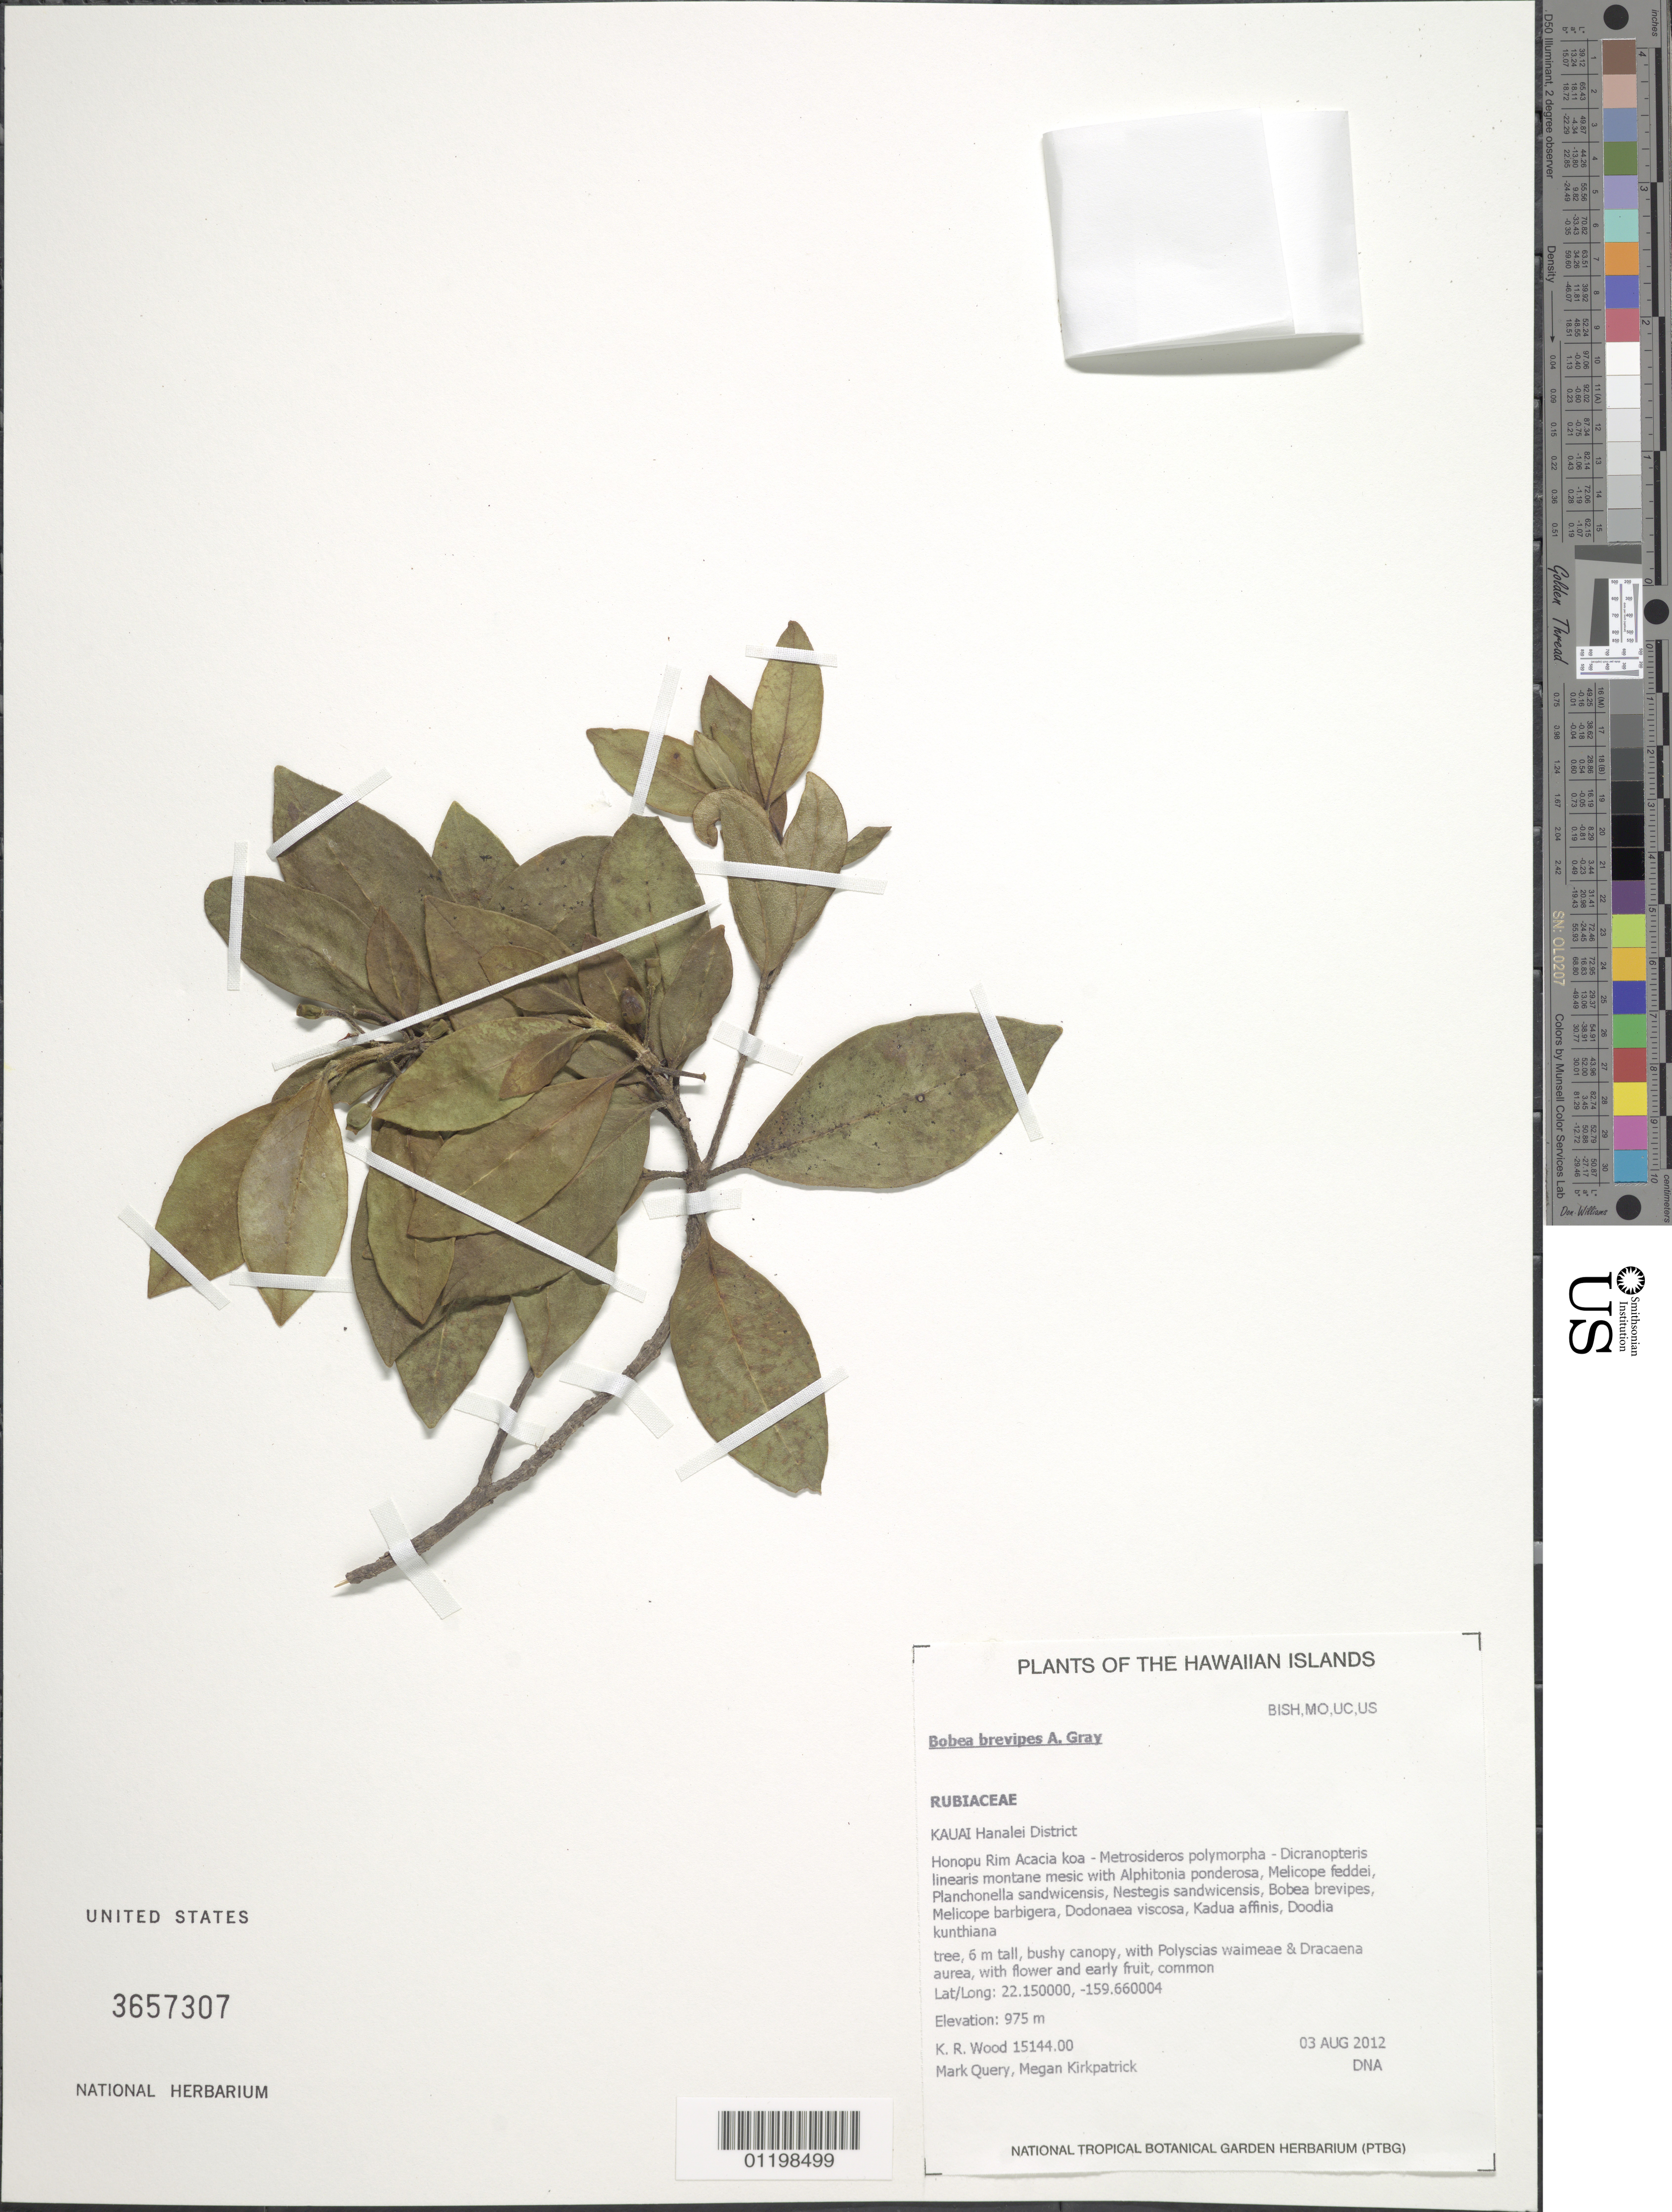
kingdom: Plantae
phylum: Tracheophyta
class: Magnoliopsida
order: Gentianales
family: Rubiaceae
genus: Bobea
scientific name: Bobea brevipes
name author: A. Gray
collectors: K. R. Wood, M. Query & M. Kirkpatrick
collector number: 15144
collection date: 2012-08-03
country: United States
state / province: Hawaii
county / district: Kauai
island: Kaua'i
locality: Hanalei District, Honopu Rim.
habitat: Montane mesic forest.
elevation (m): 975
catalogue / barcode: US 3657307